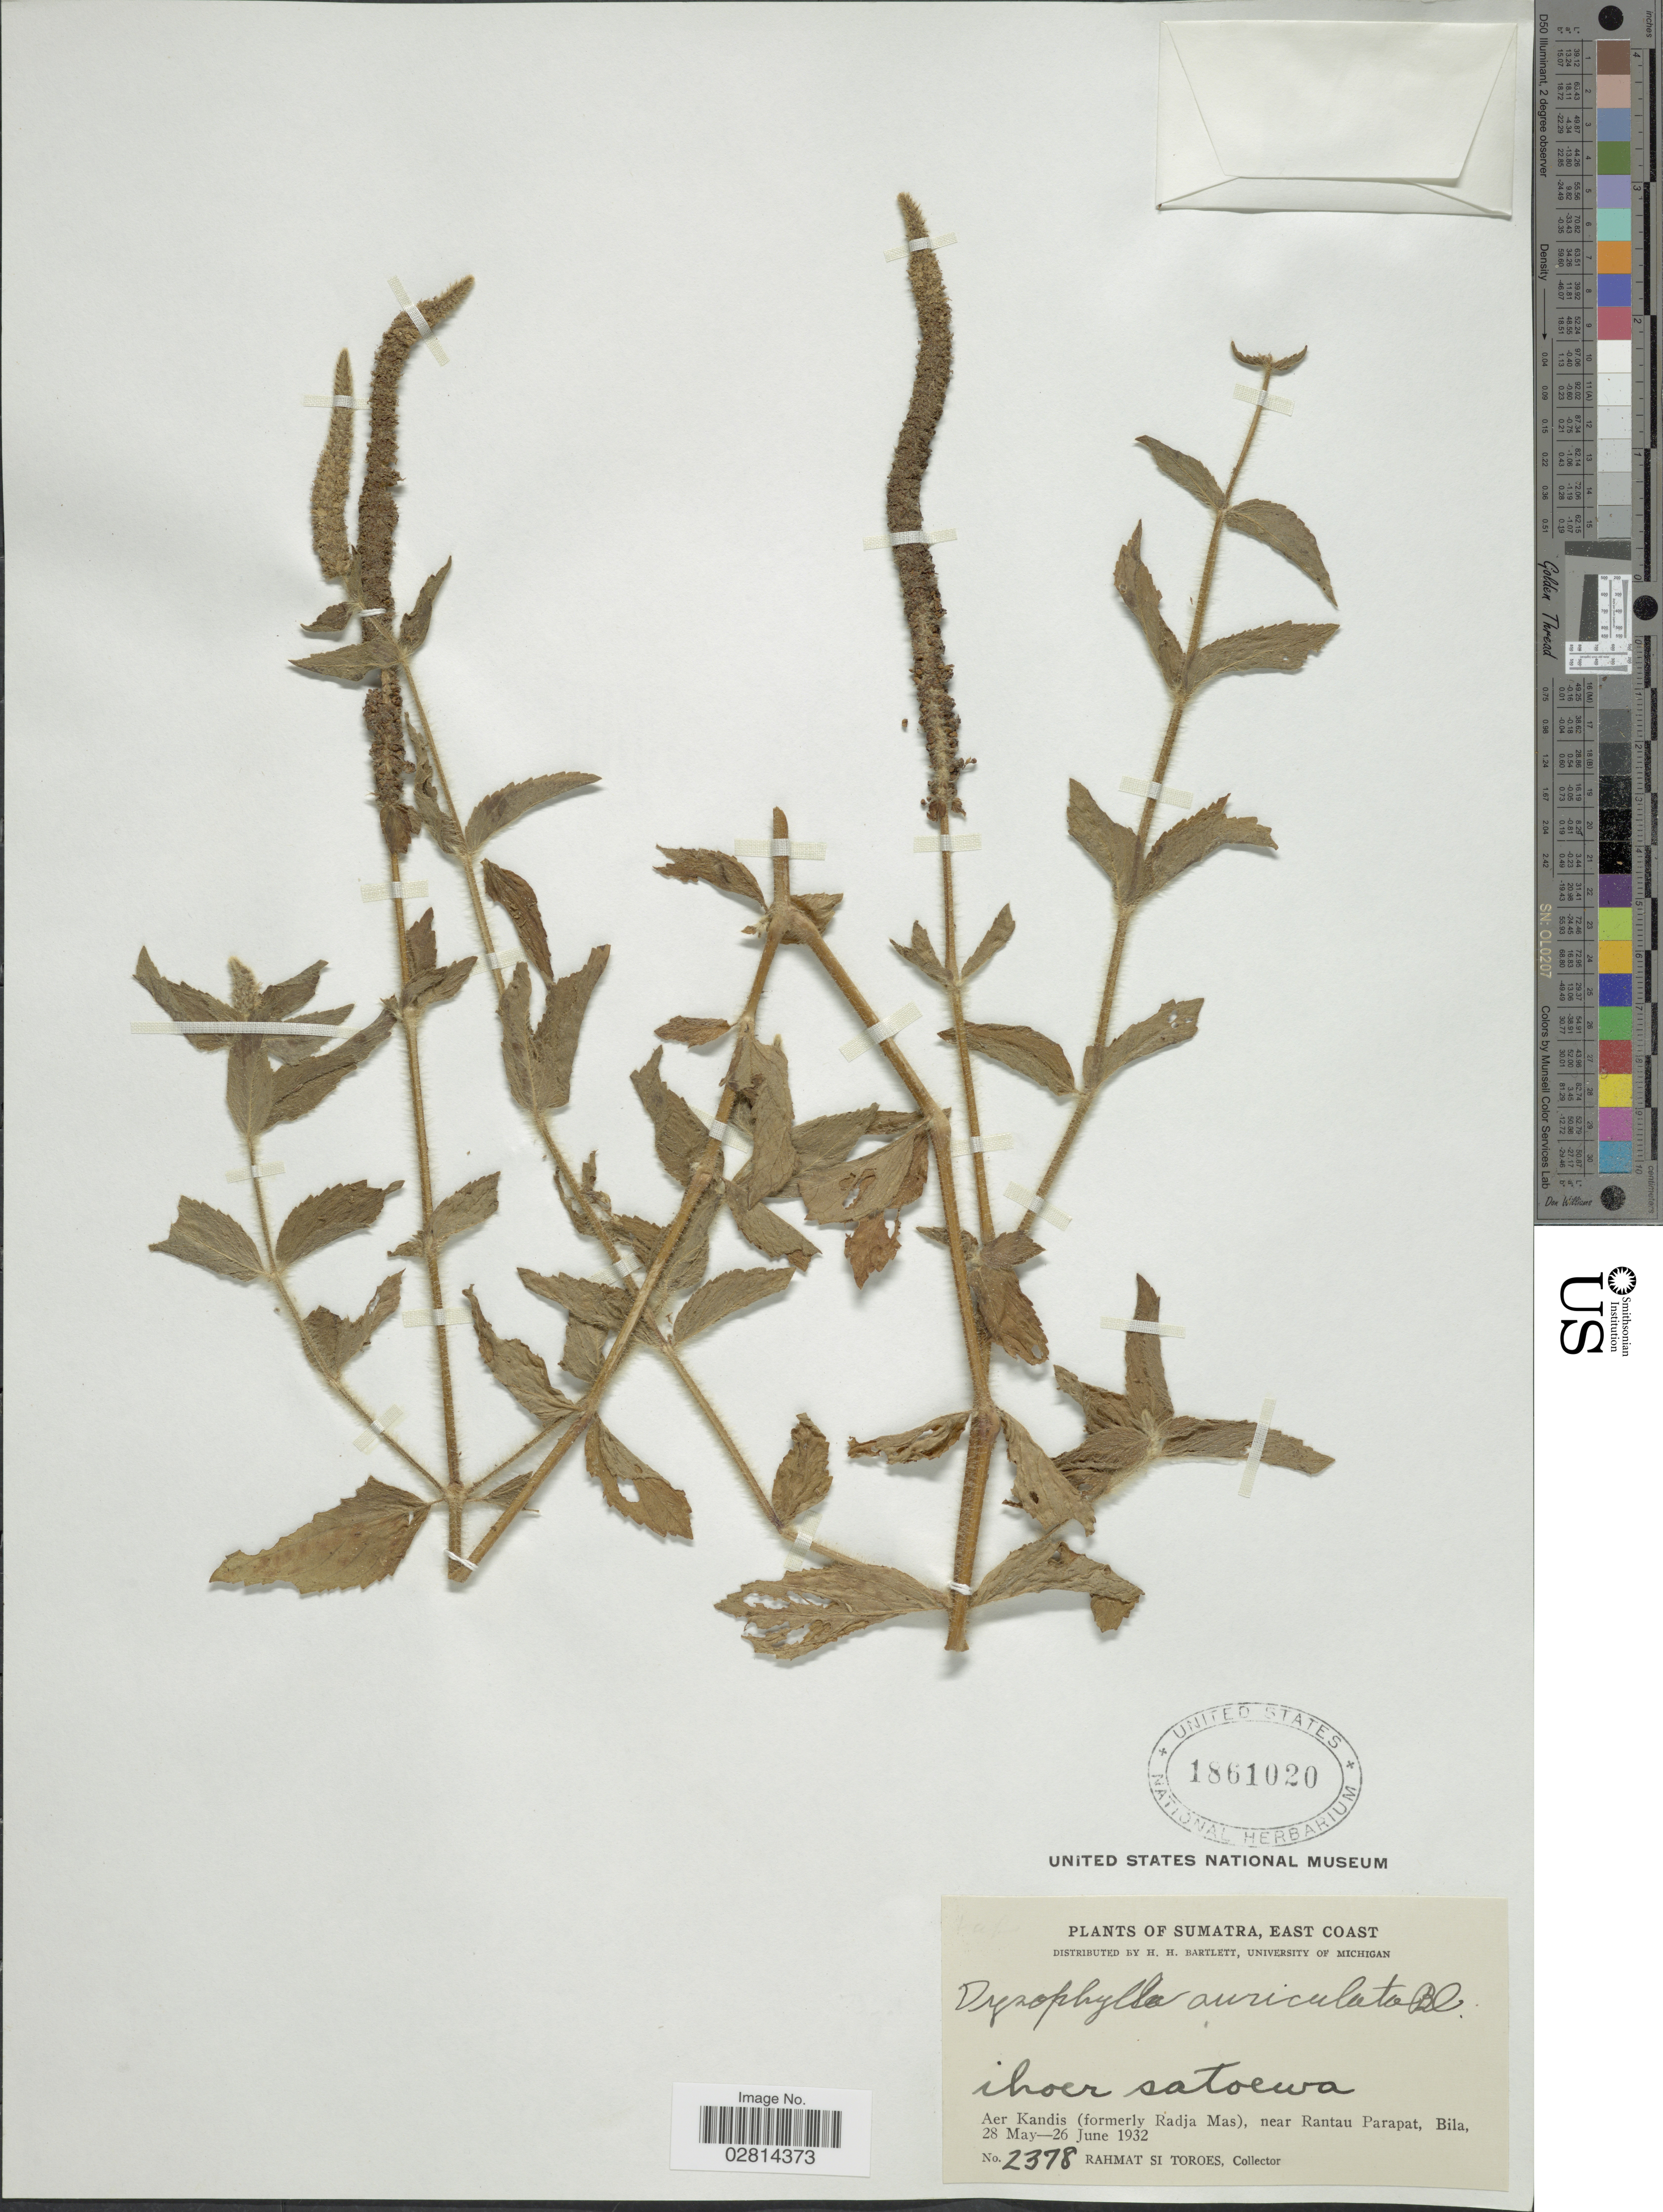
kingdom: Plantae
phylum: Tracheophyta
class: Magnoliopsida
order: Lamiales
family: Lamiaceae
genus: Pogostemon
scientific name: Pogostemon auricularius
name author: (L.) Hassk.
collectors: Rahmat Si Boeea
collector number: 2378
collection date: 1932-05-28/1932-06-26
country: Indonesia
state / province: Sumatra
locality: East Coast. Aer Kandis (formerly Radja Mas), near Rantau Parapat, Bila.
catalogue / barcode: US 1861020